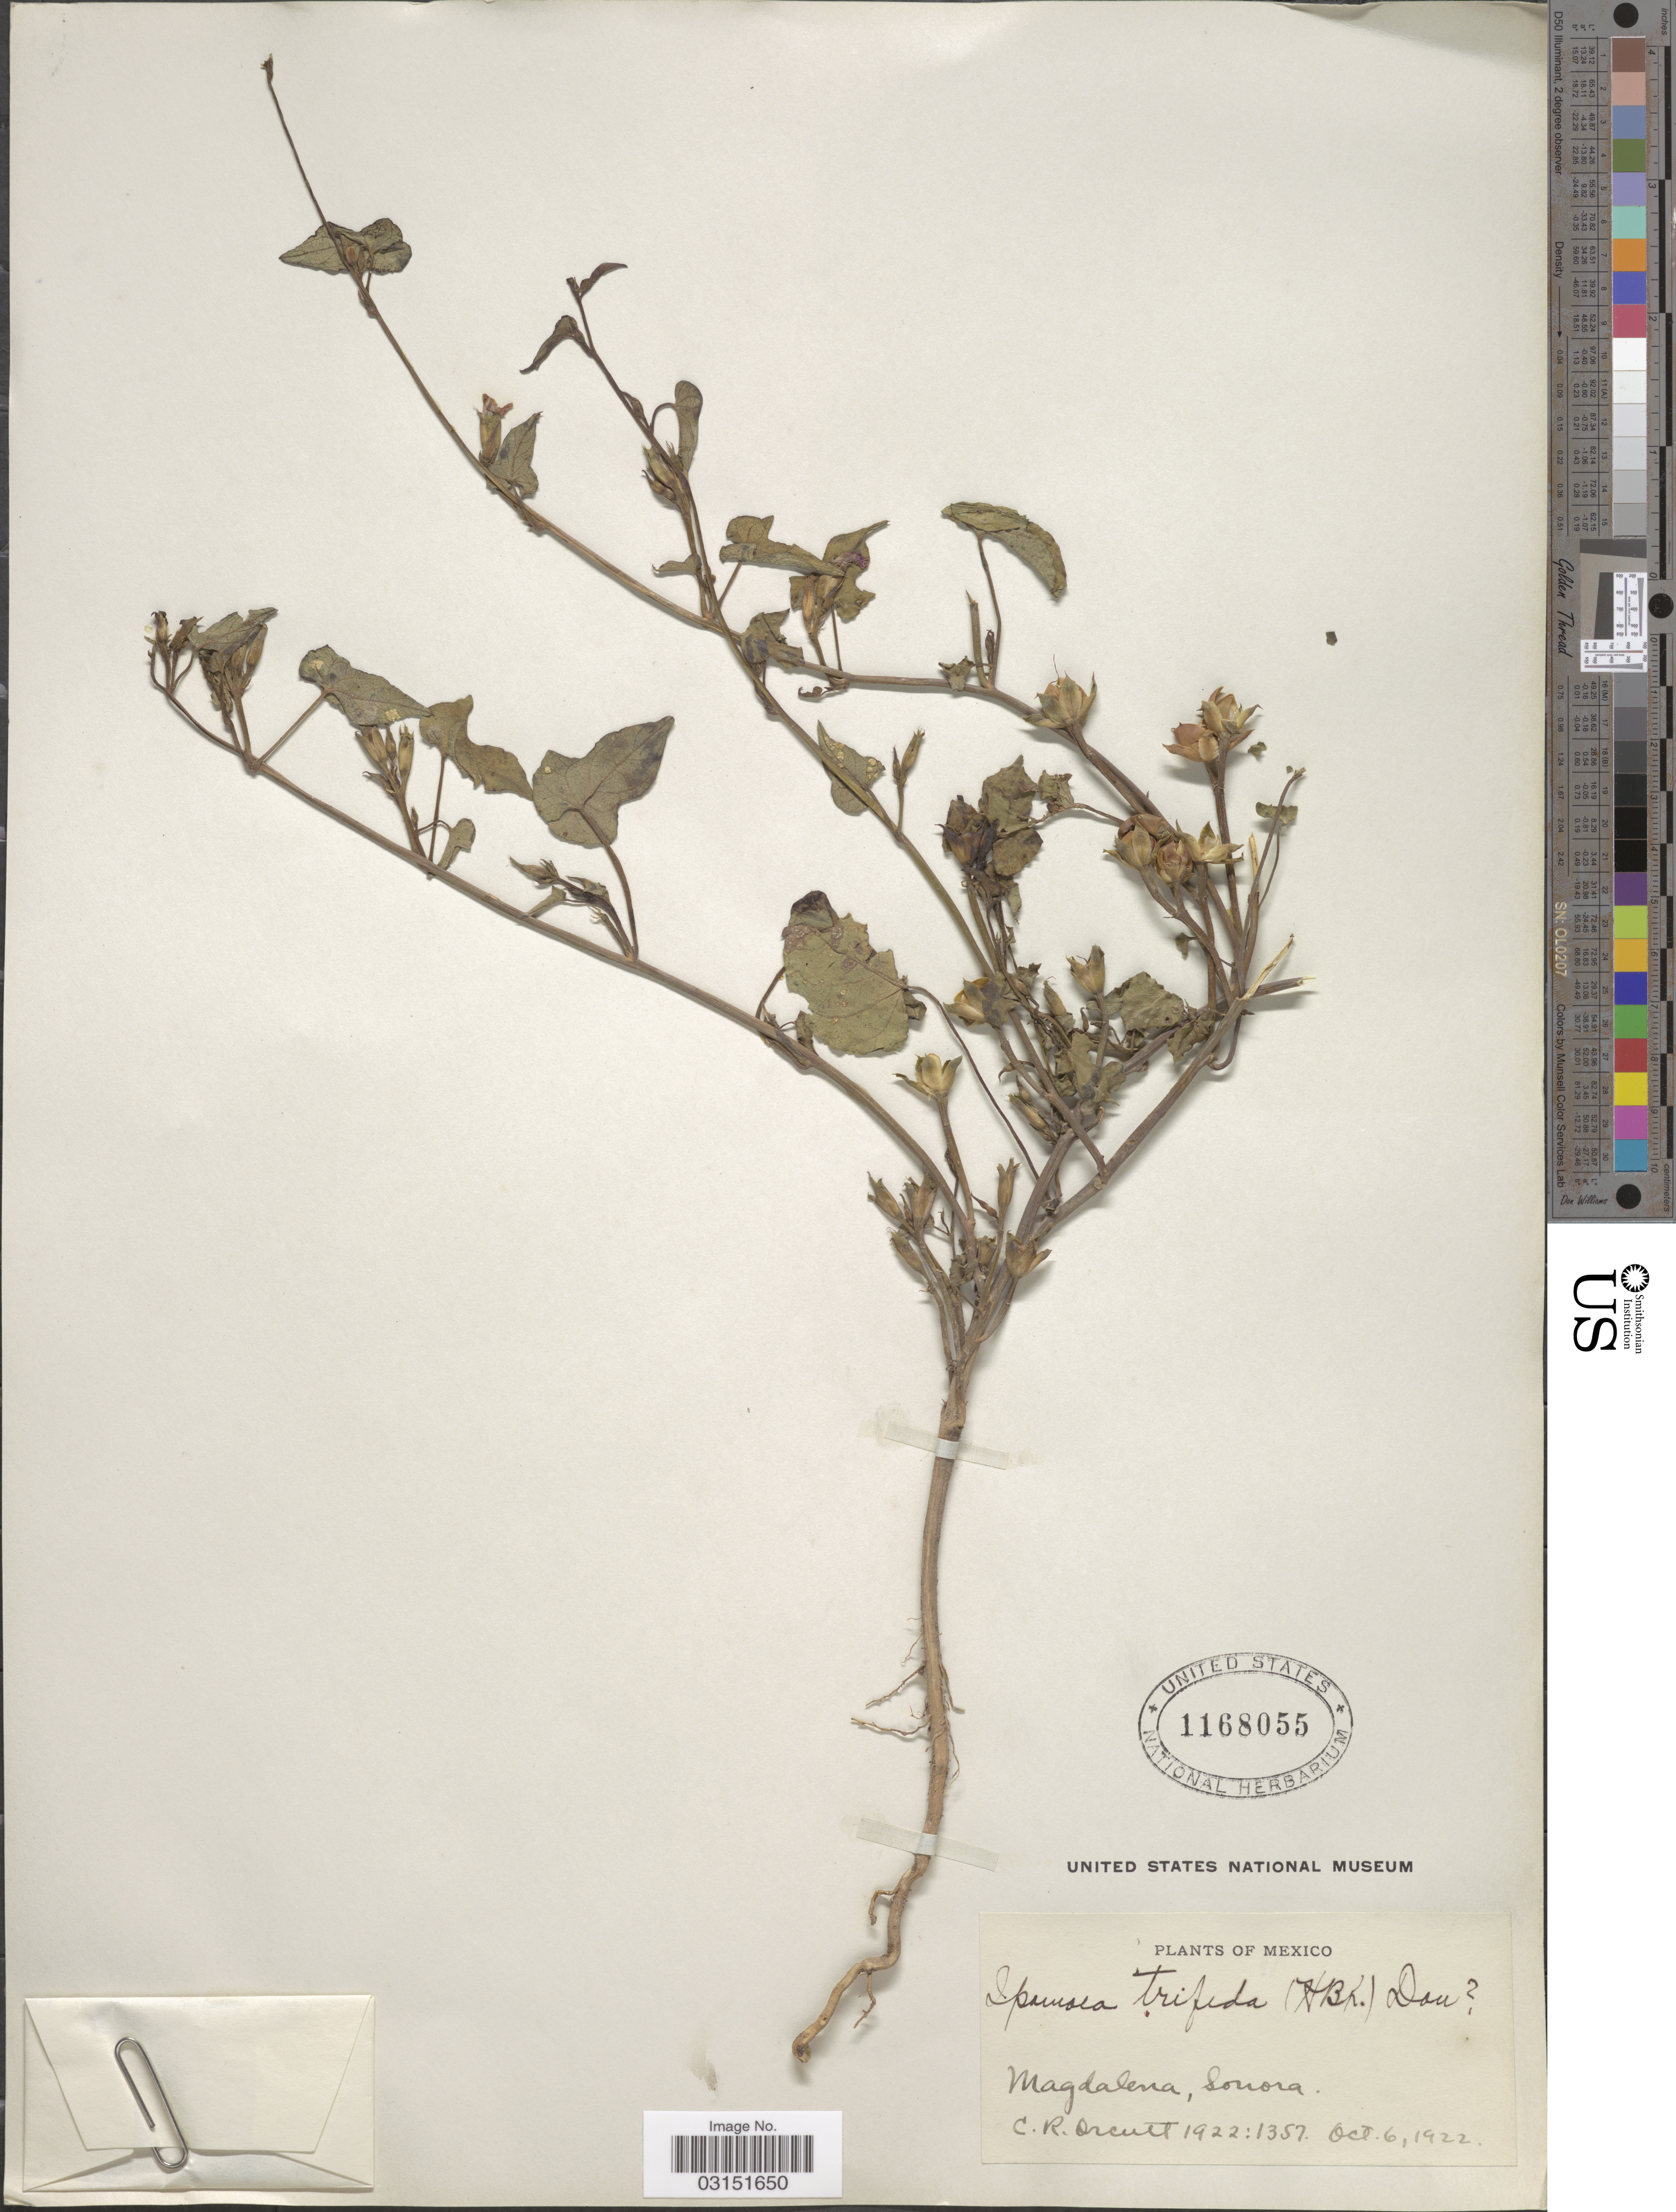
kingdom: Plantae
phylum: Tracheophyta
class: Magnoliopsida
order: Solanales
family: Convolvulaceae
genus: Ipomoea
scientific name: Ipomoea trifida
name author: (Kunth) G. Don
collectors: C. R. Orcutt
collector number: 1922/1357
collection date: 1922-10-06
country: Mexico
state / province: Sonora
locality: Magdalena.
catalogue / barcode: US 1168055